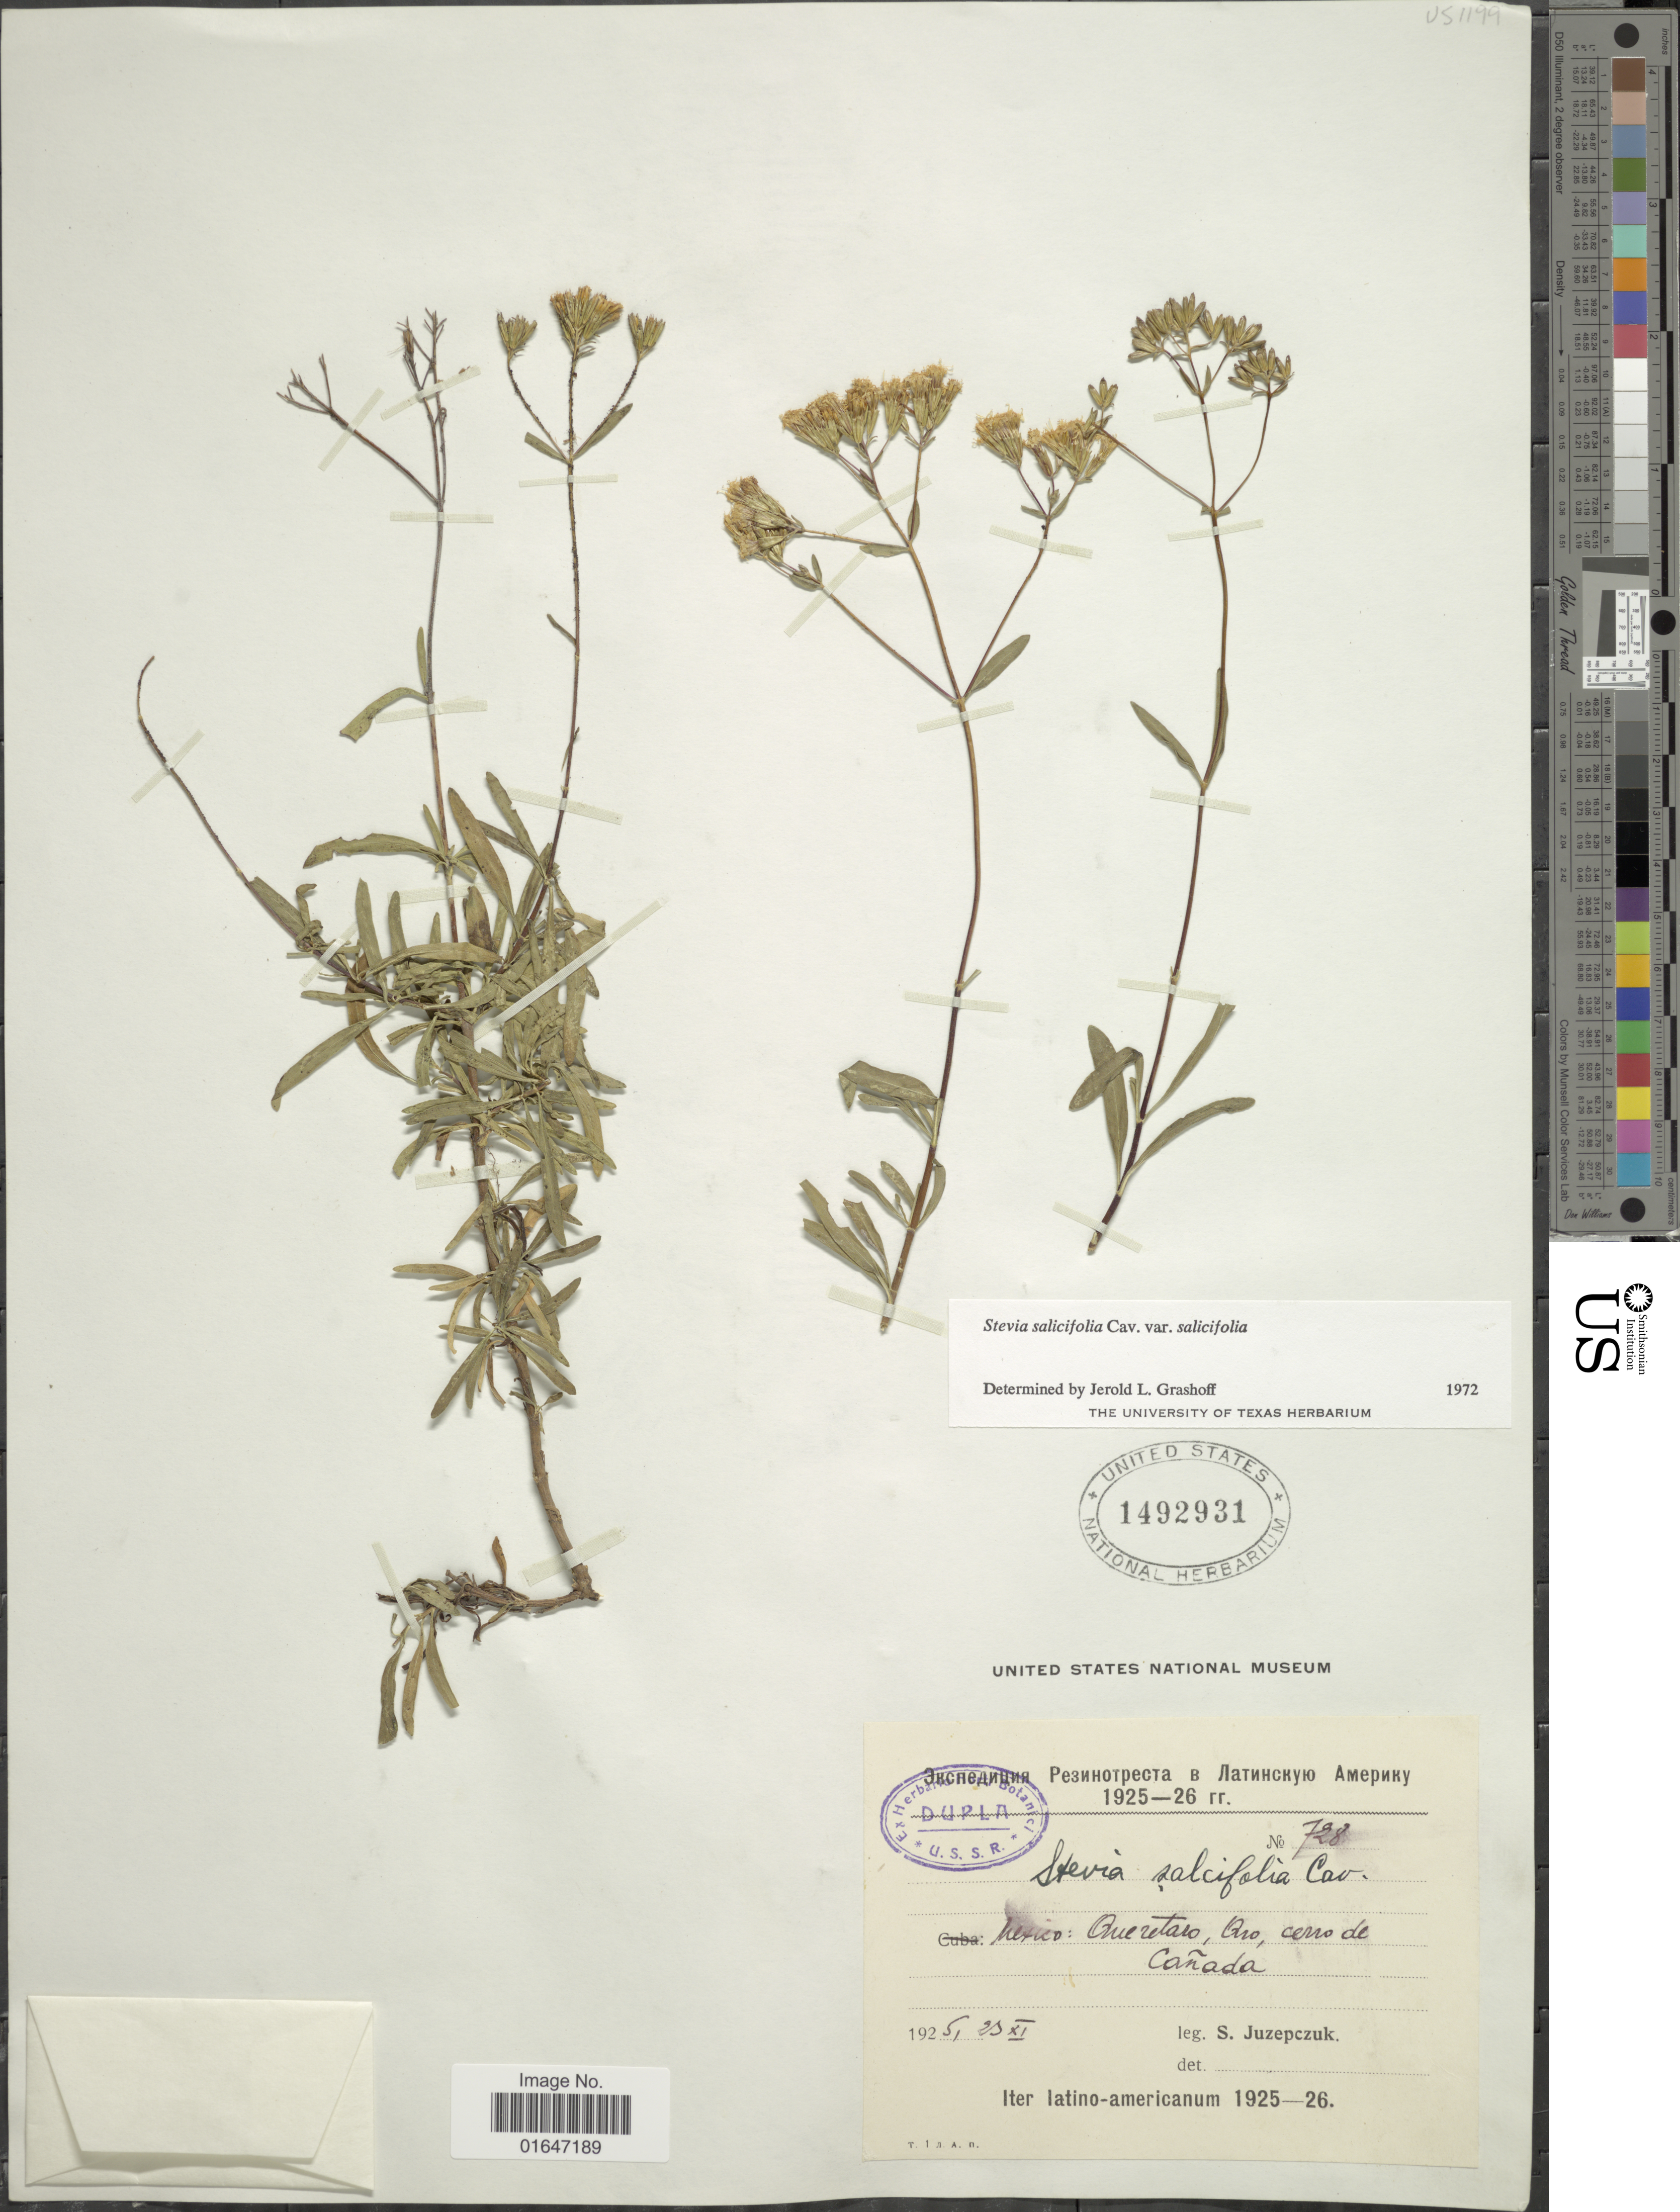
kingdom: Plantae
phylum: Tracheophyta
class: Magnoliopsida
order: Asterales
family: Asteraceae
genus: Stevia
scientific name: Stevia salicifolia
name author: Cav.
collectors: S. V. Juzepczuk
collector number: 728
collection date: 1925-11-29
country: Mexico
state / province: Querétaro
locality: Qro, cerro de Canada.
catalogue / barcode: US 1492931